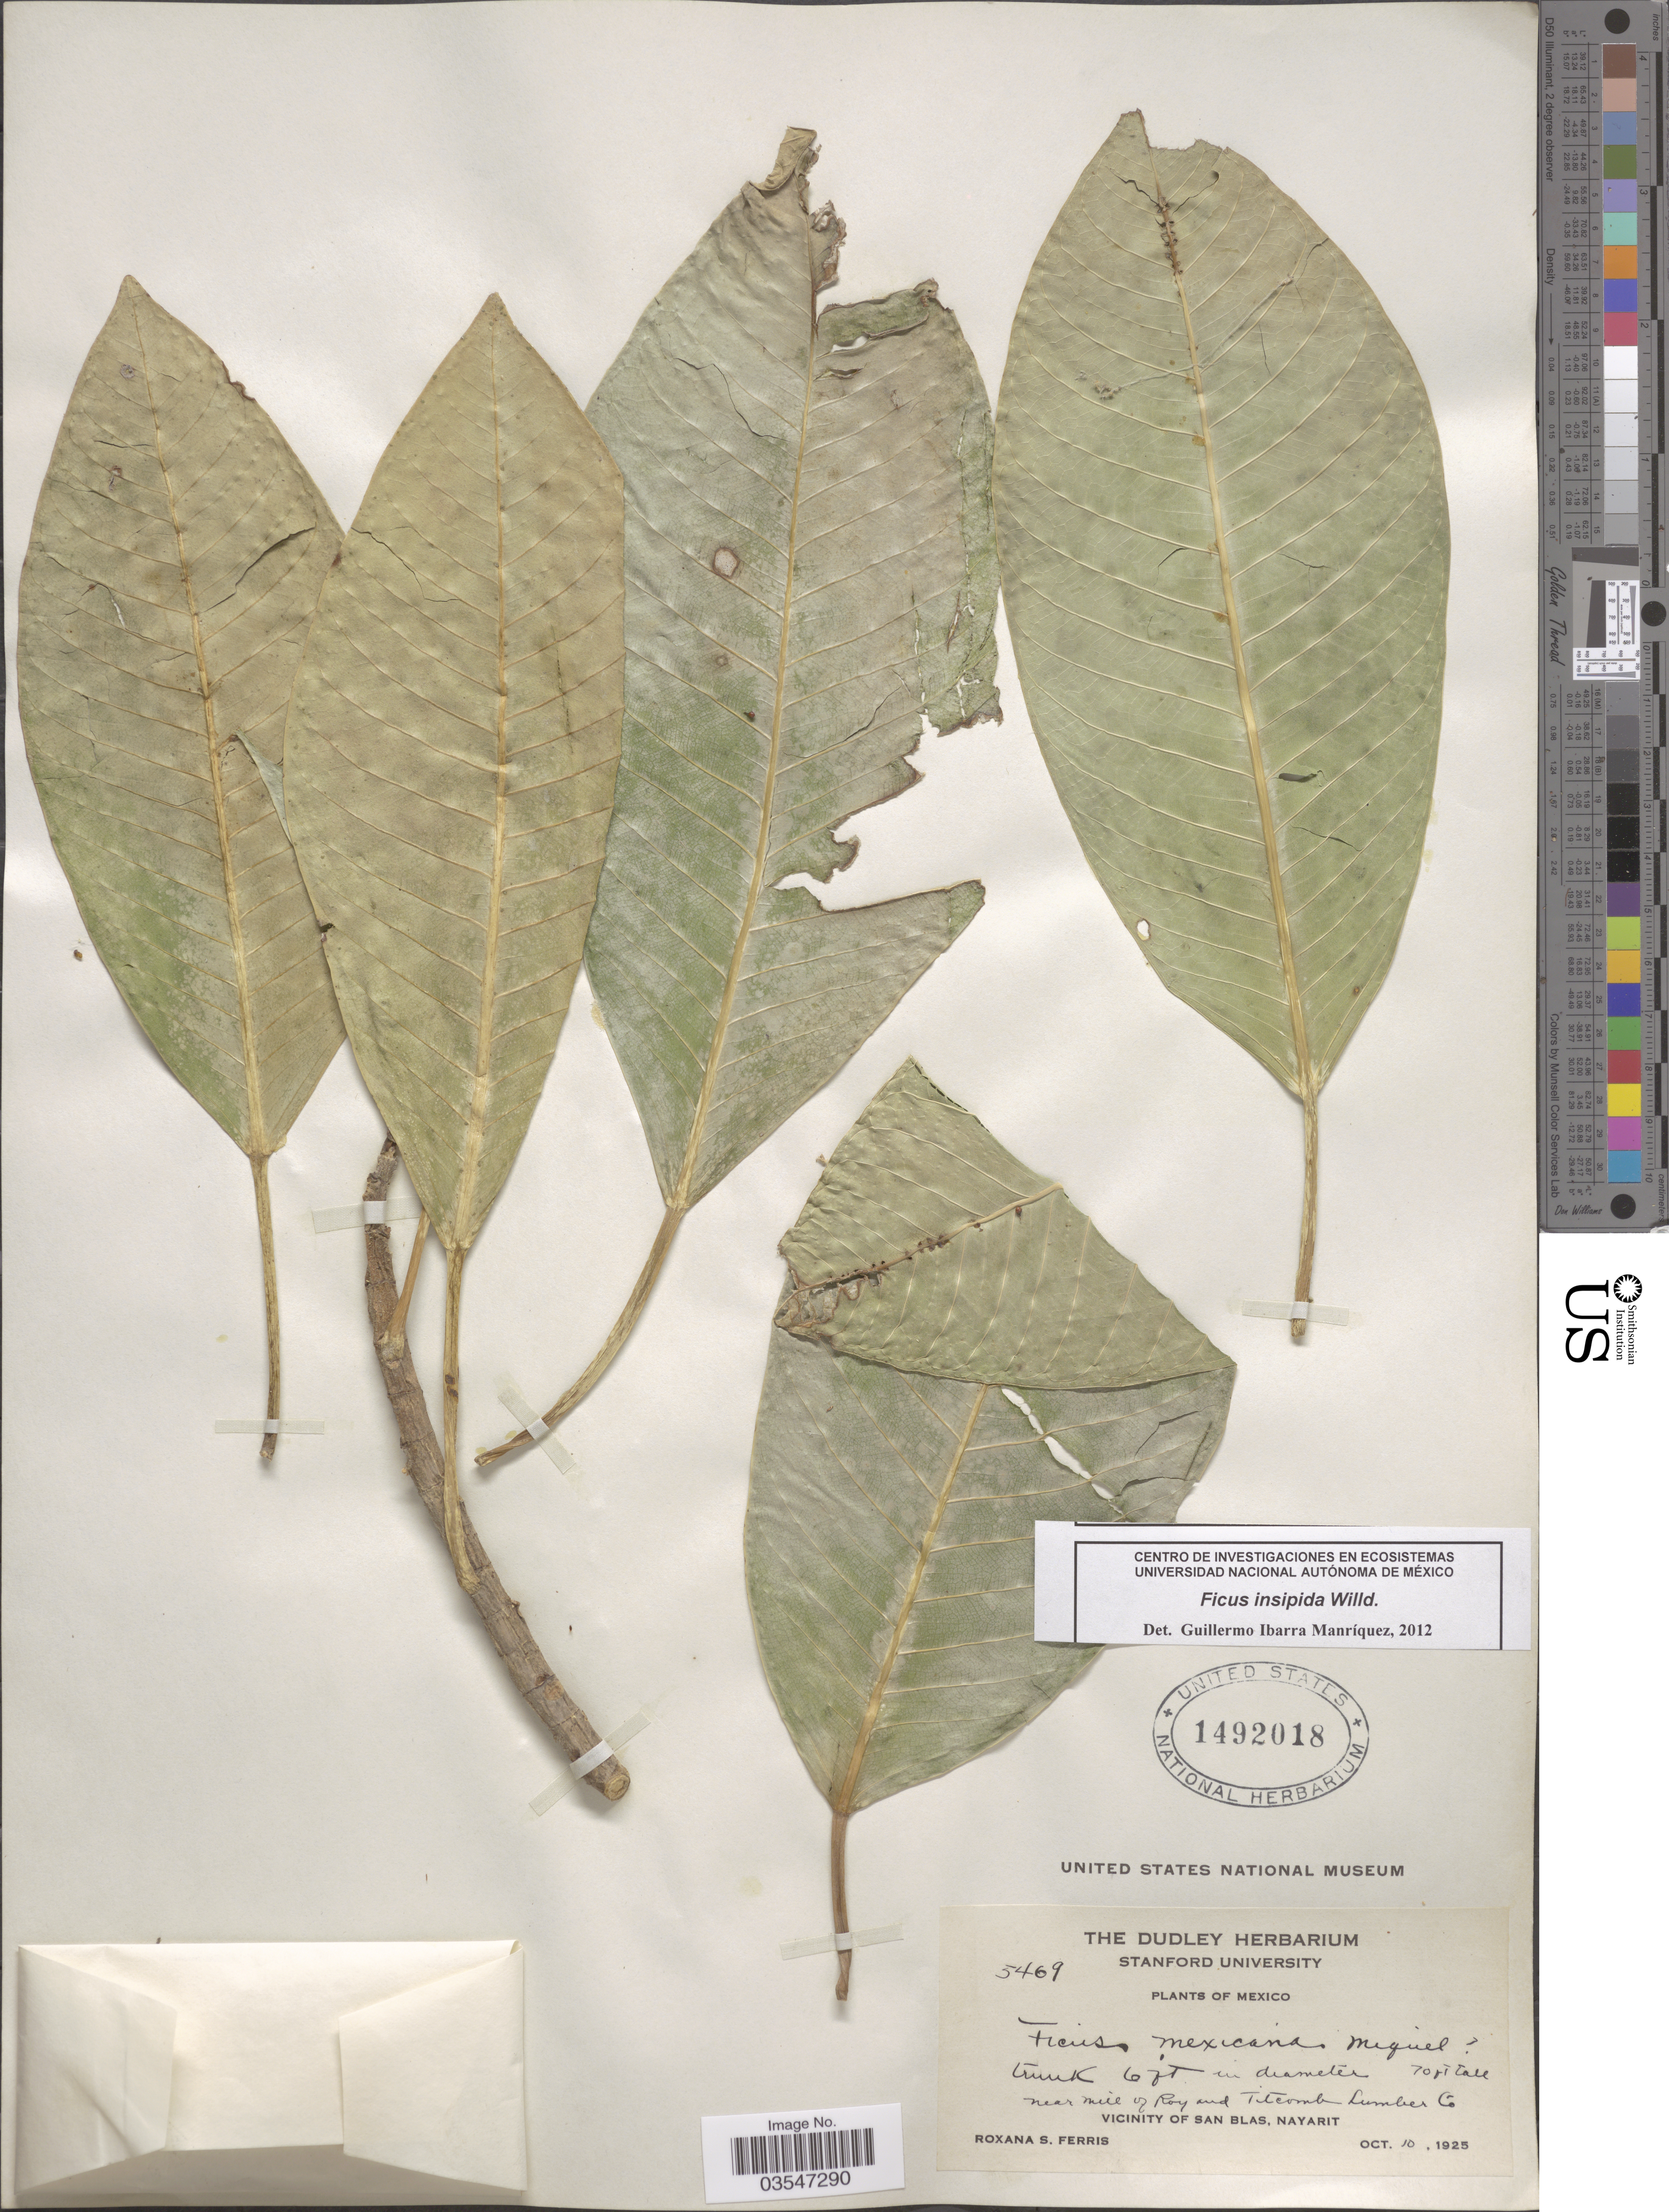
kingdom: Plantae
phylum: Tracheophyta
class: Magnoliopsida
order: Rosales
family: Moraceae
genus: Ficus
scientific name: Ficus insipida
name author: Willd.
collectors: R. S. Ferris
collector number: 5469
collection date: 1925-10-10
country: Mexico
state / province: Nayarit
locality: Near mill of Roy and Titcomb Lumber Co. Vicinity of San Blas.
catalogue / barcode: US 1492018